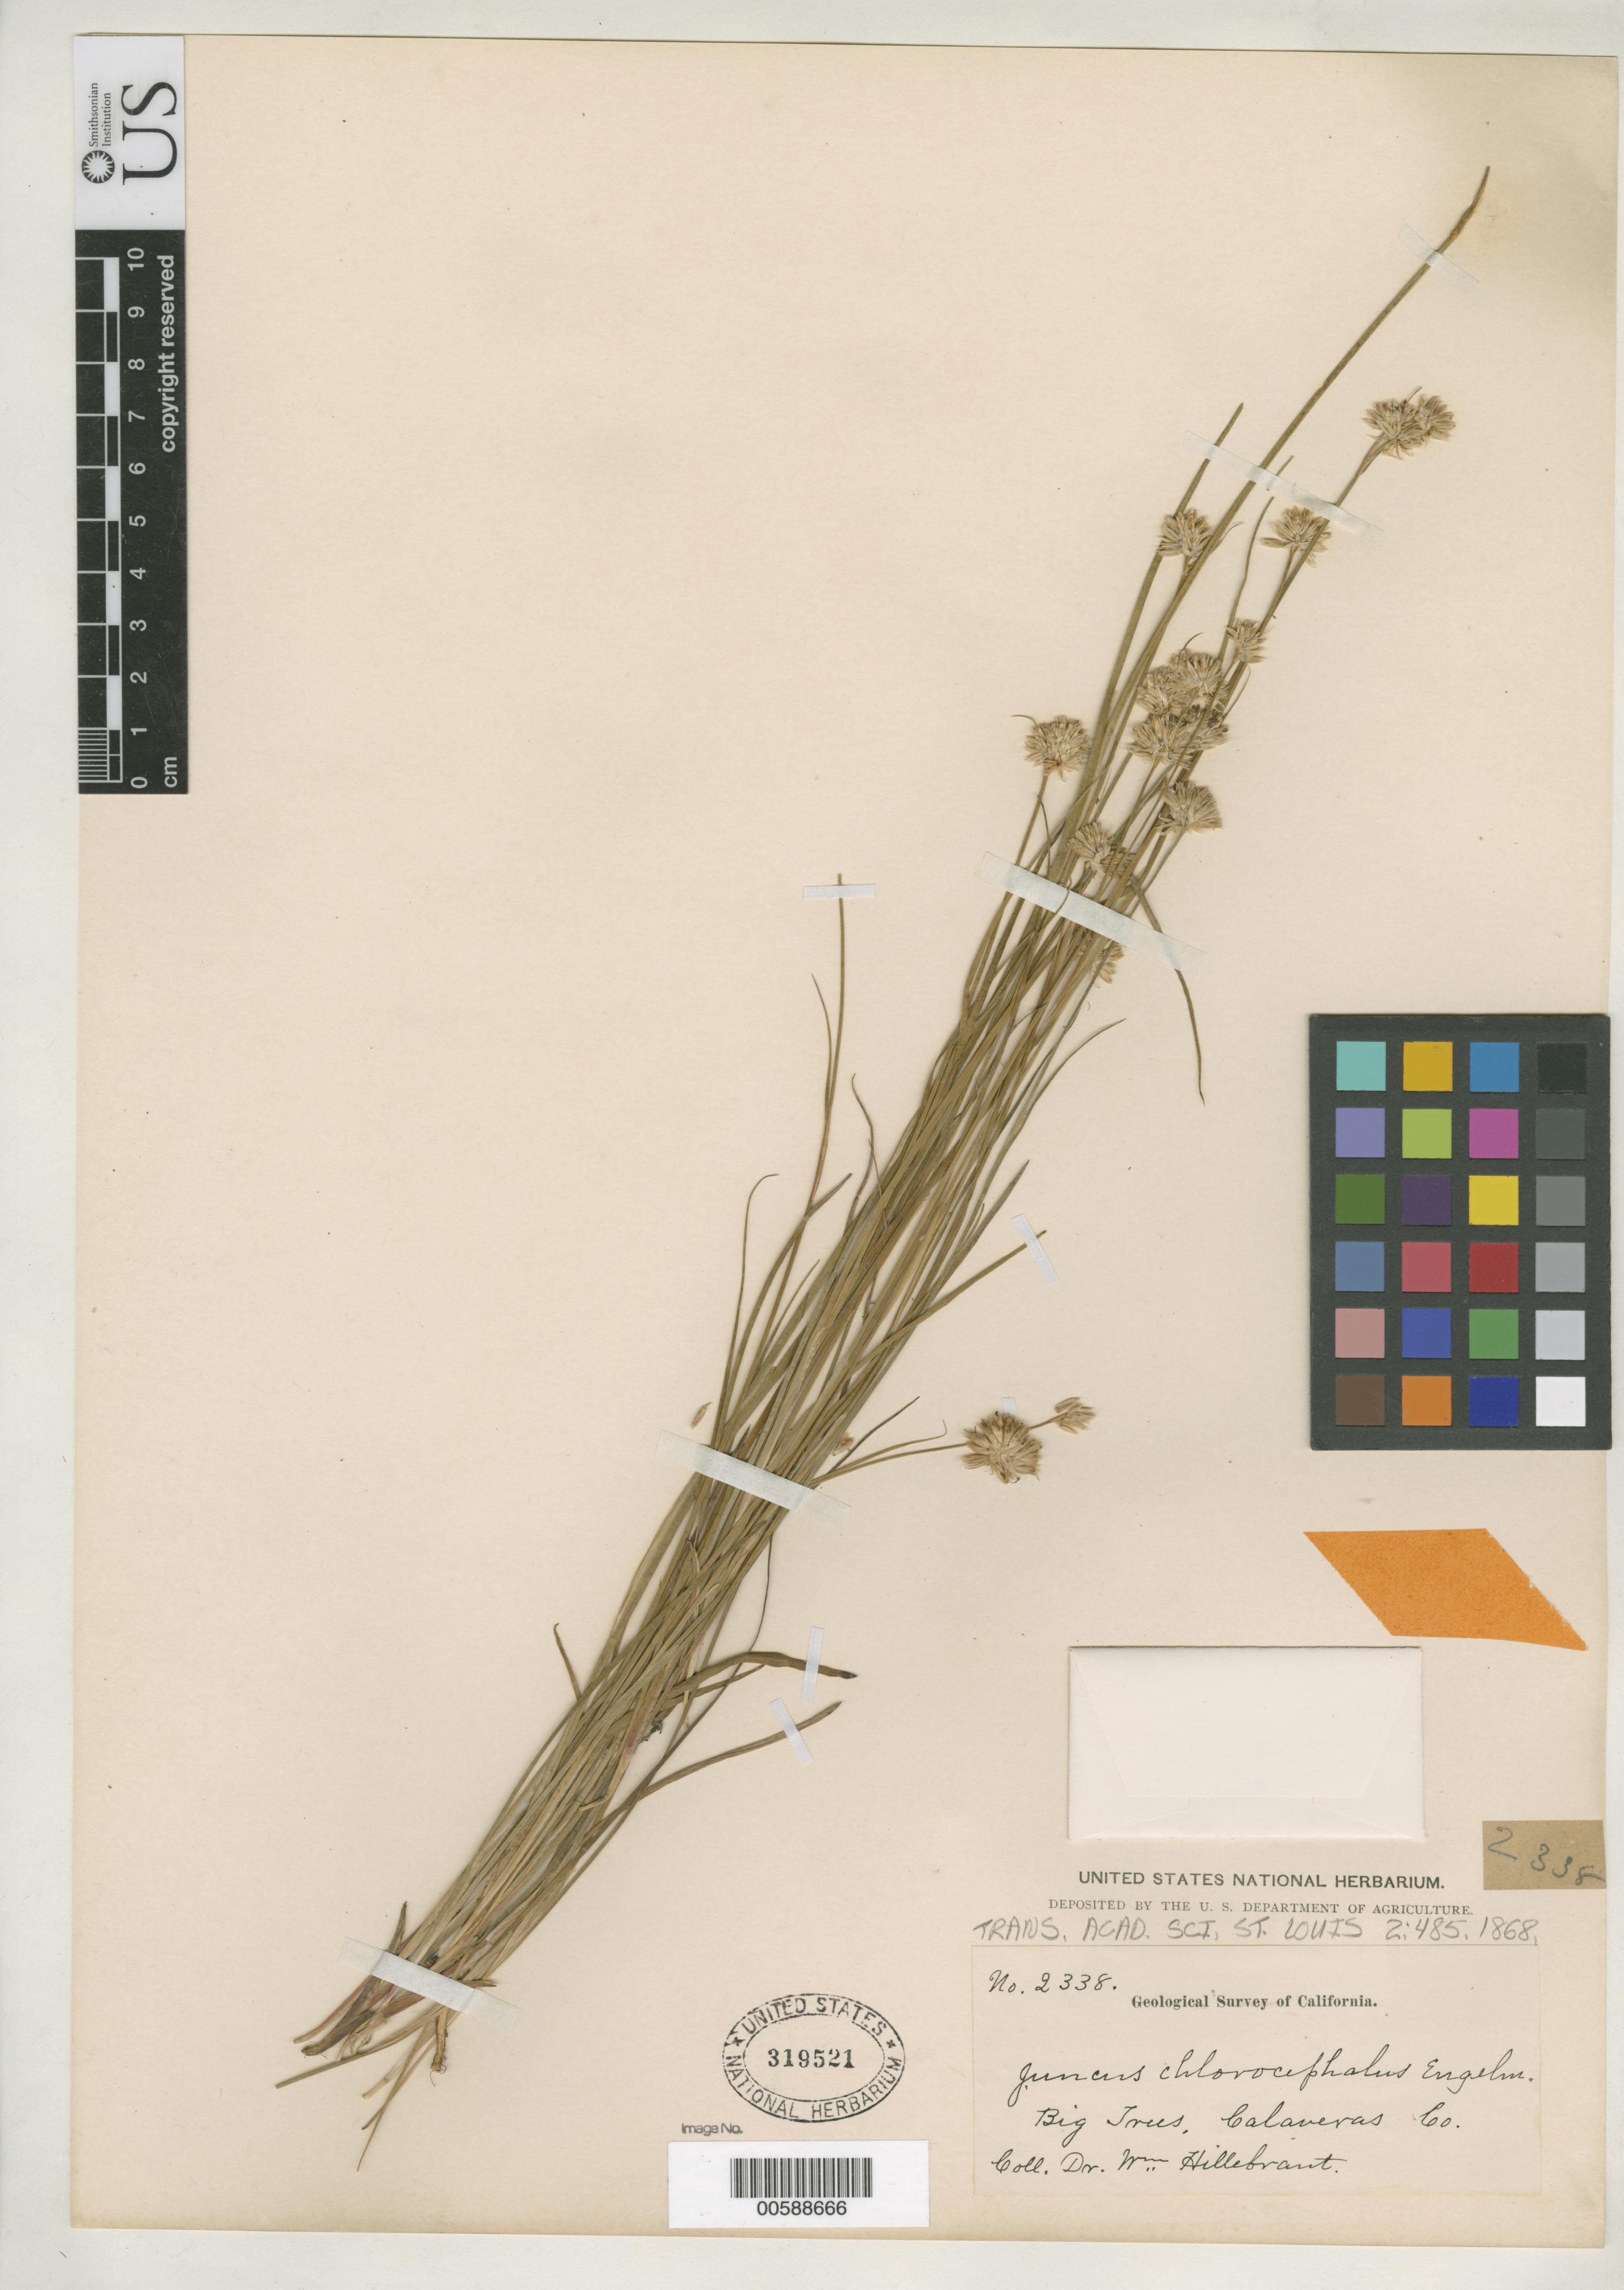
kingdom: Plantae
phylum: Tracheophyta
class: Liliopsida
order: Poales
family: Juncaceae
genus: Juncus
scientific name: Juncus chlorocephalus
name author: Engelm.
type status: Isosyntype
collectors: W. Hillebrand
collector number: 2338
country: United States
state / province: California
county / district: Calaveras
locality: Big trees.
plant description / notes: "Hillebrant" on label.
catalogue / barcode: US 319521